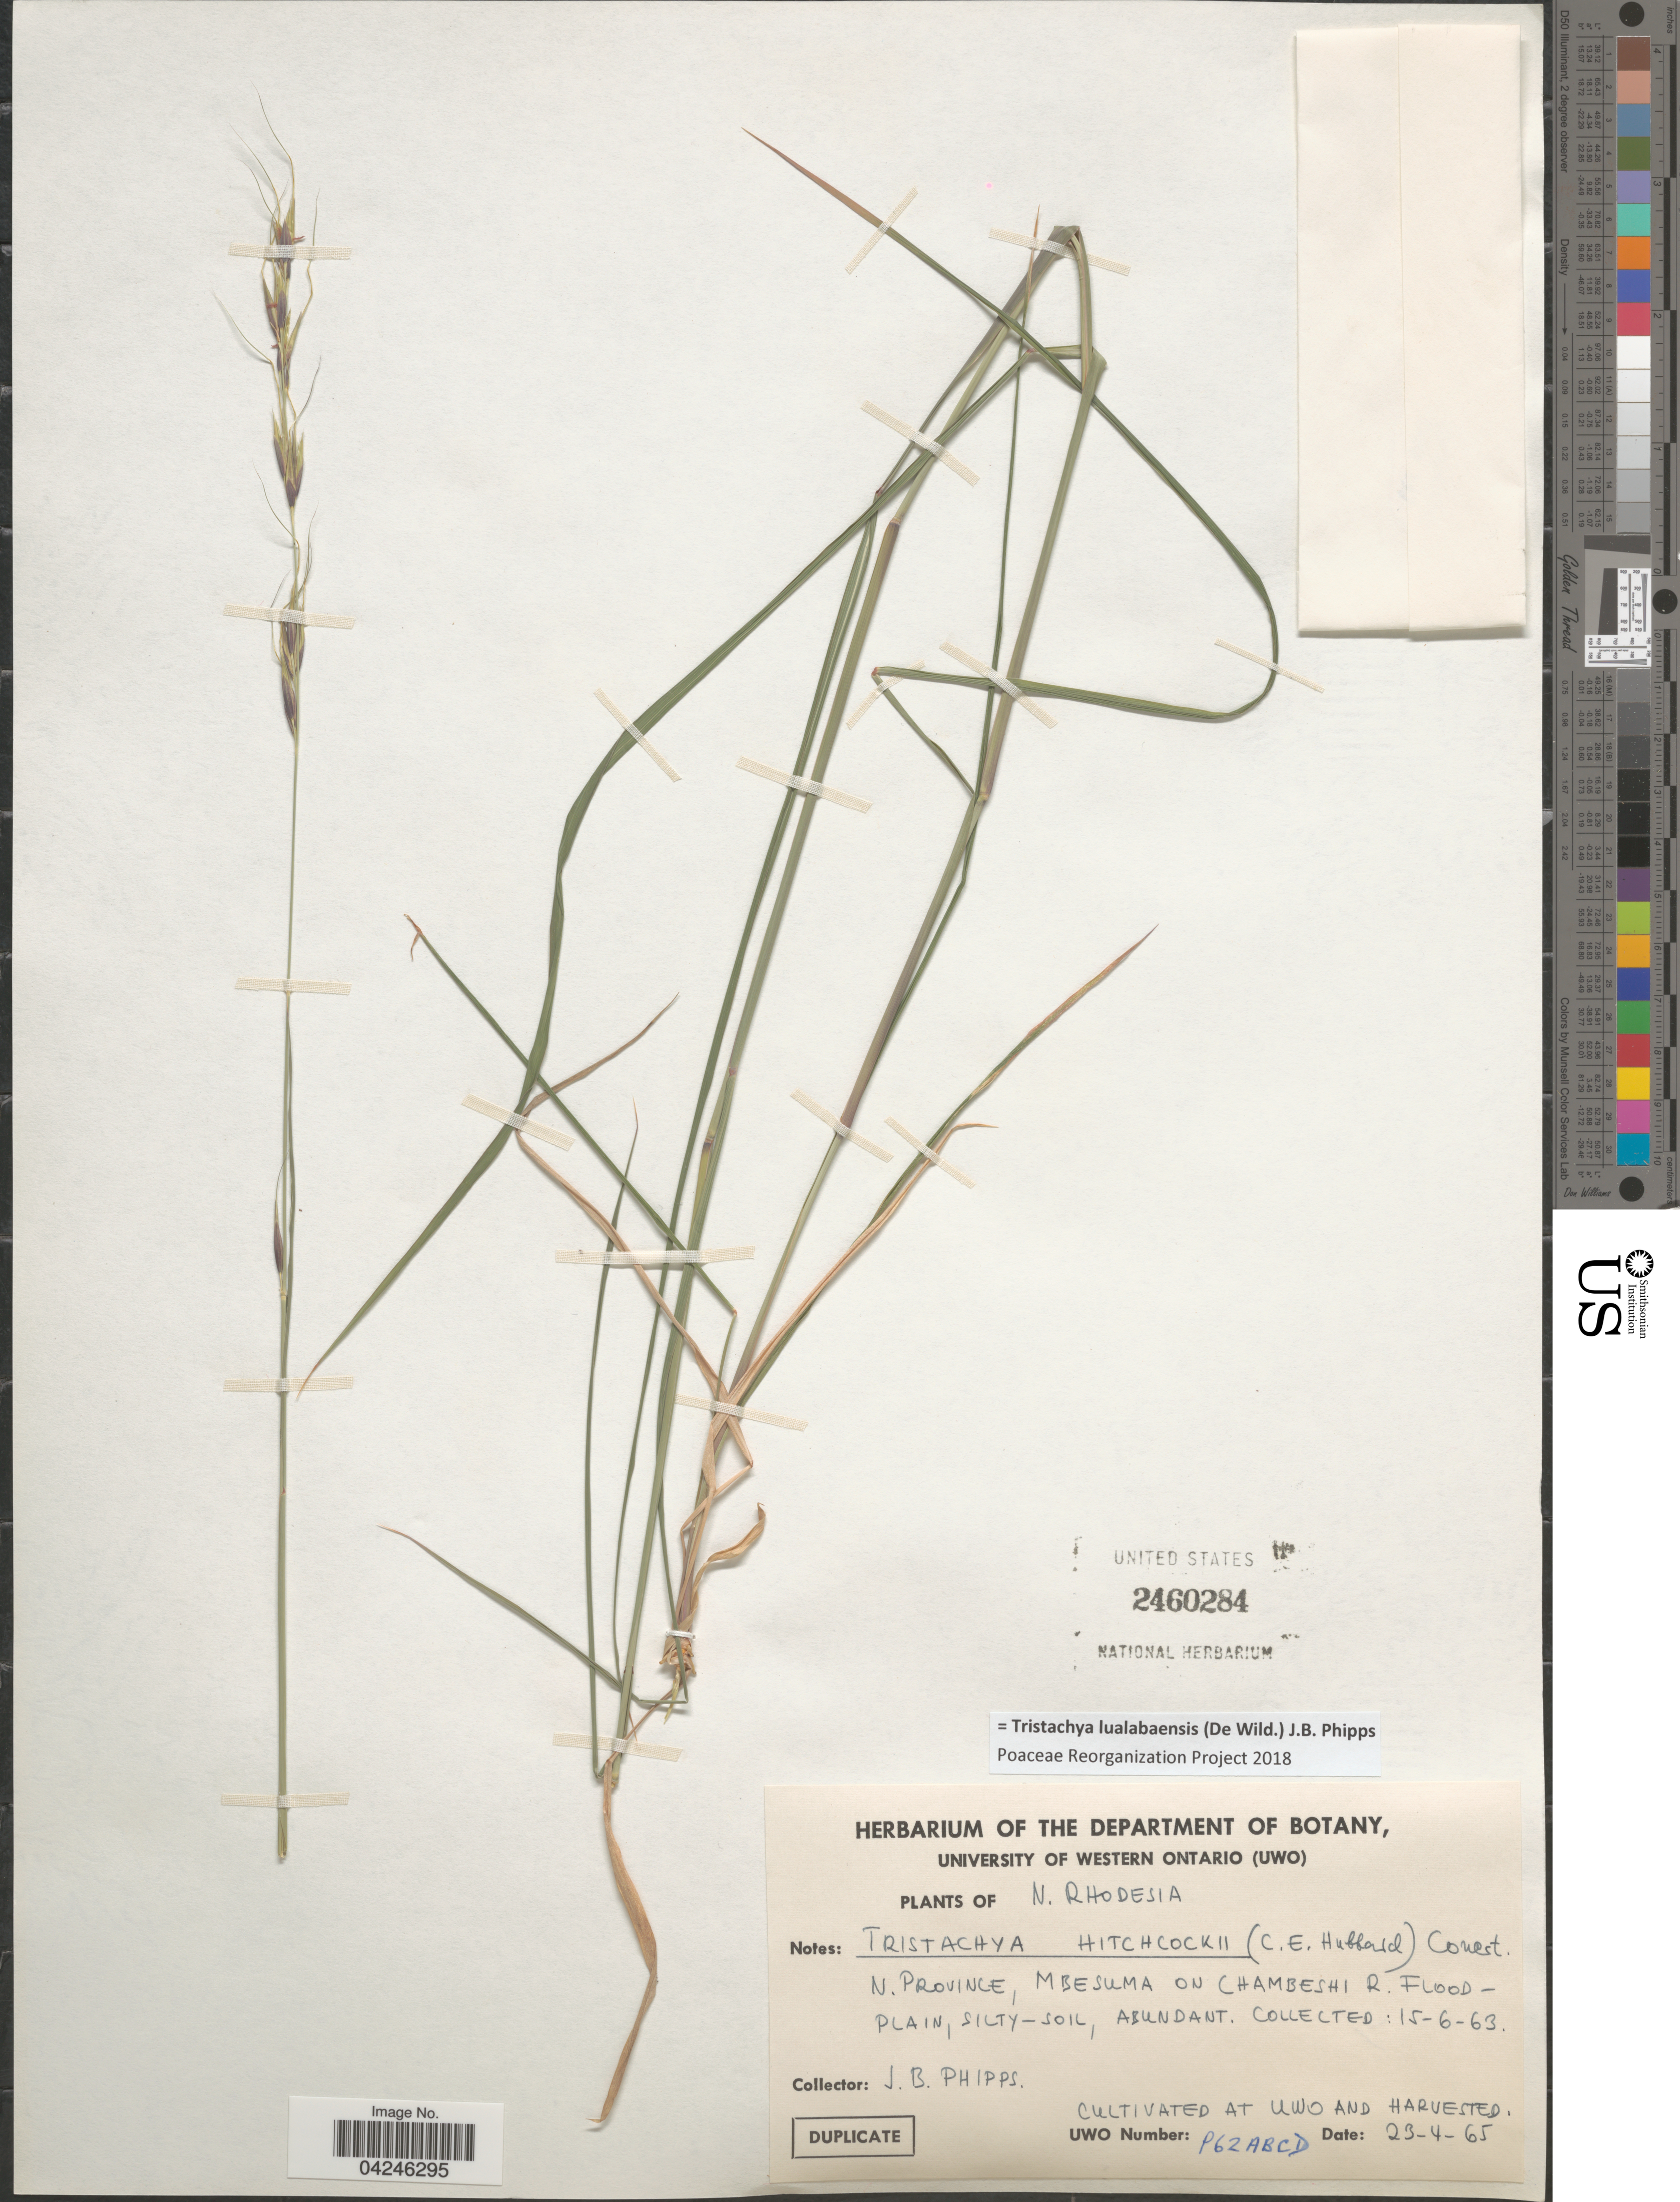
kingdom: Plantae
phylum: Tracheophyta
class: Liliopsida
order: Poales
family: Poaceae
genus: Tristachya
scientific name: Tristachya lualabaensis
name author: (De Wild.) J.B. Phipps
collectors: J. Phipps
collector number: P62ABCD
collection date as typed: Transcribed d/m/y: 23/4/65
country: Canada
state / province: Ontario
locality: At UWO and harvested.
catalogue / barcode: US 2460284